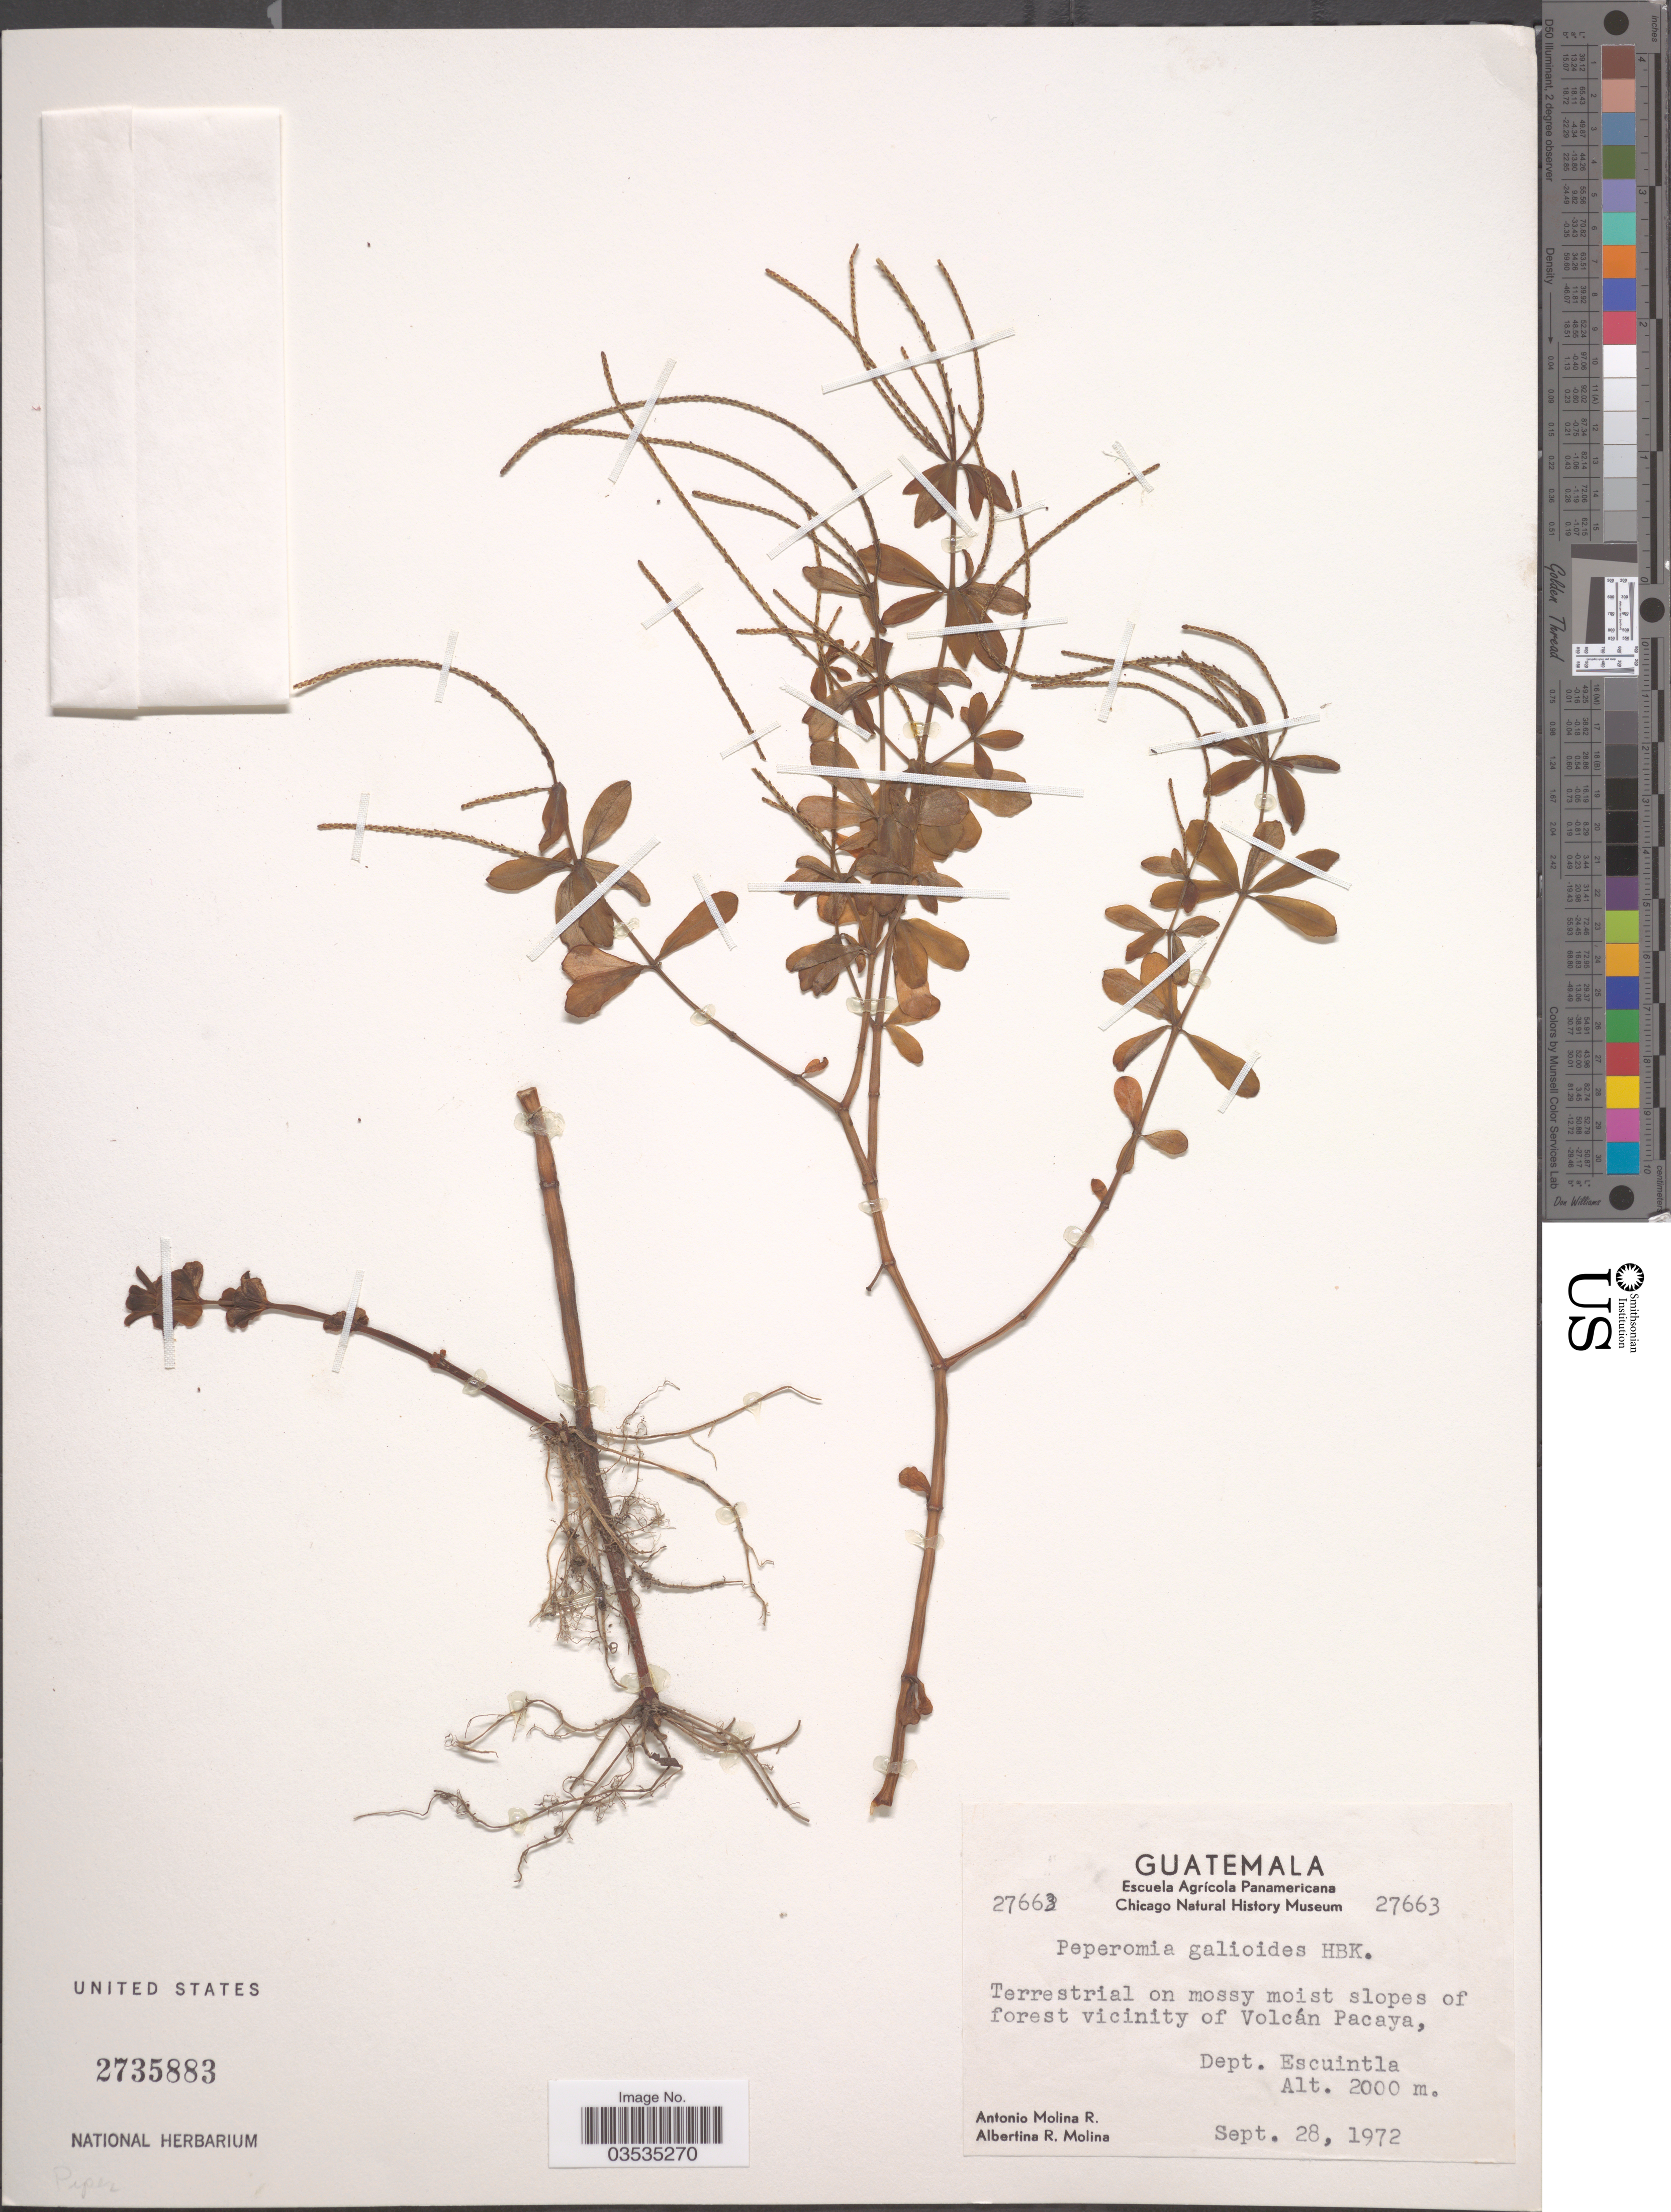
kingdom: Plantae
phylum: Tracheophyta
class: Magnoliopsida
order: Piperales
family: Piperaceae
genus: Peperomia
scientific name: Peperomia galioides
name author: Kunth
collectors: A. Molina R. & A. R. Molina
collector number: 27663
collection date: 1972-09-28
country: Guatemala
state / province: Escuintla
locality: Vicinity of Volcán Pacaya, Dept. Escuintla.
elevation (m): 2000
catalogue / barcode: US 2735883